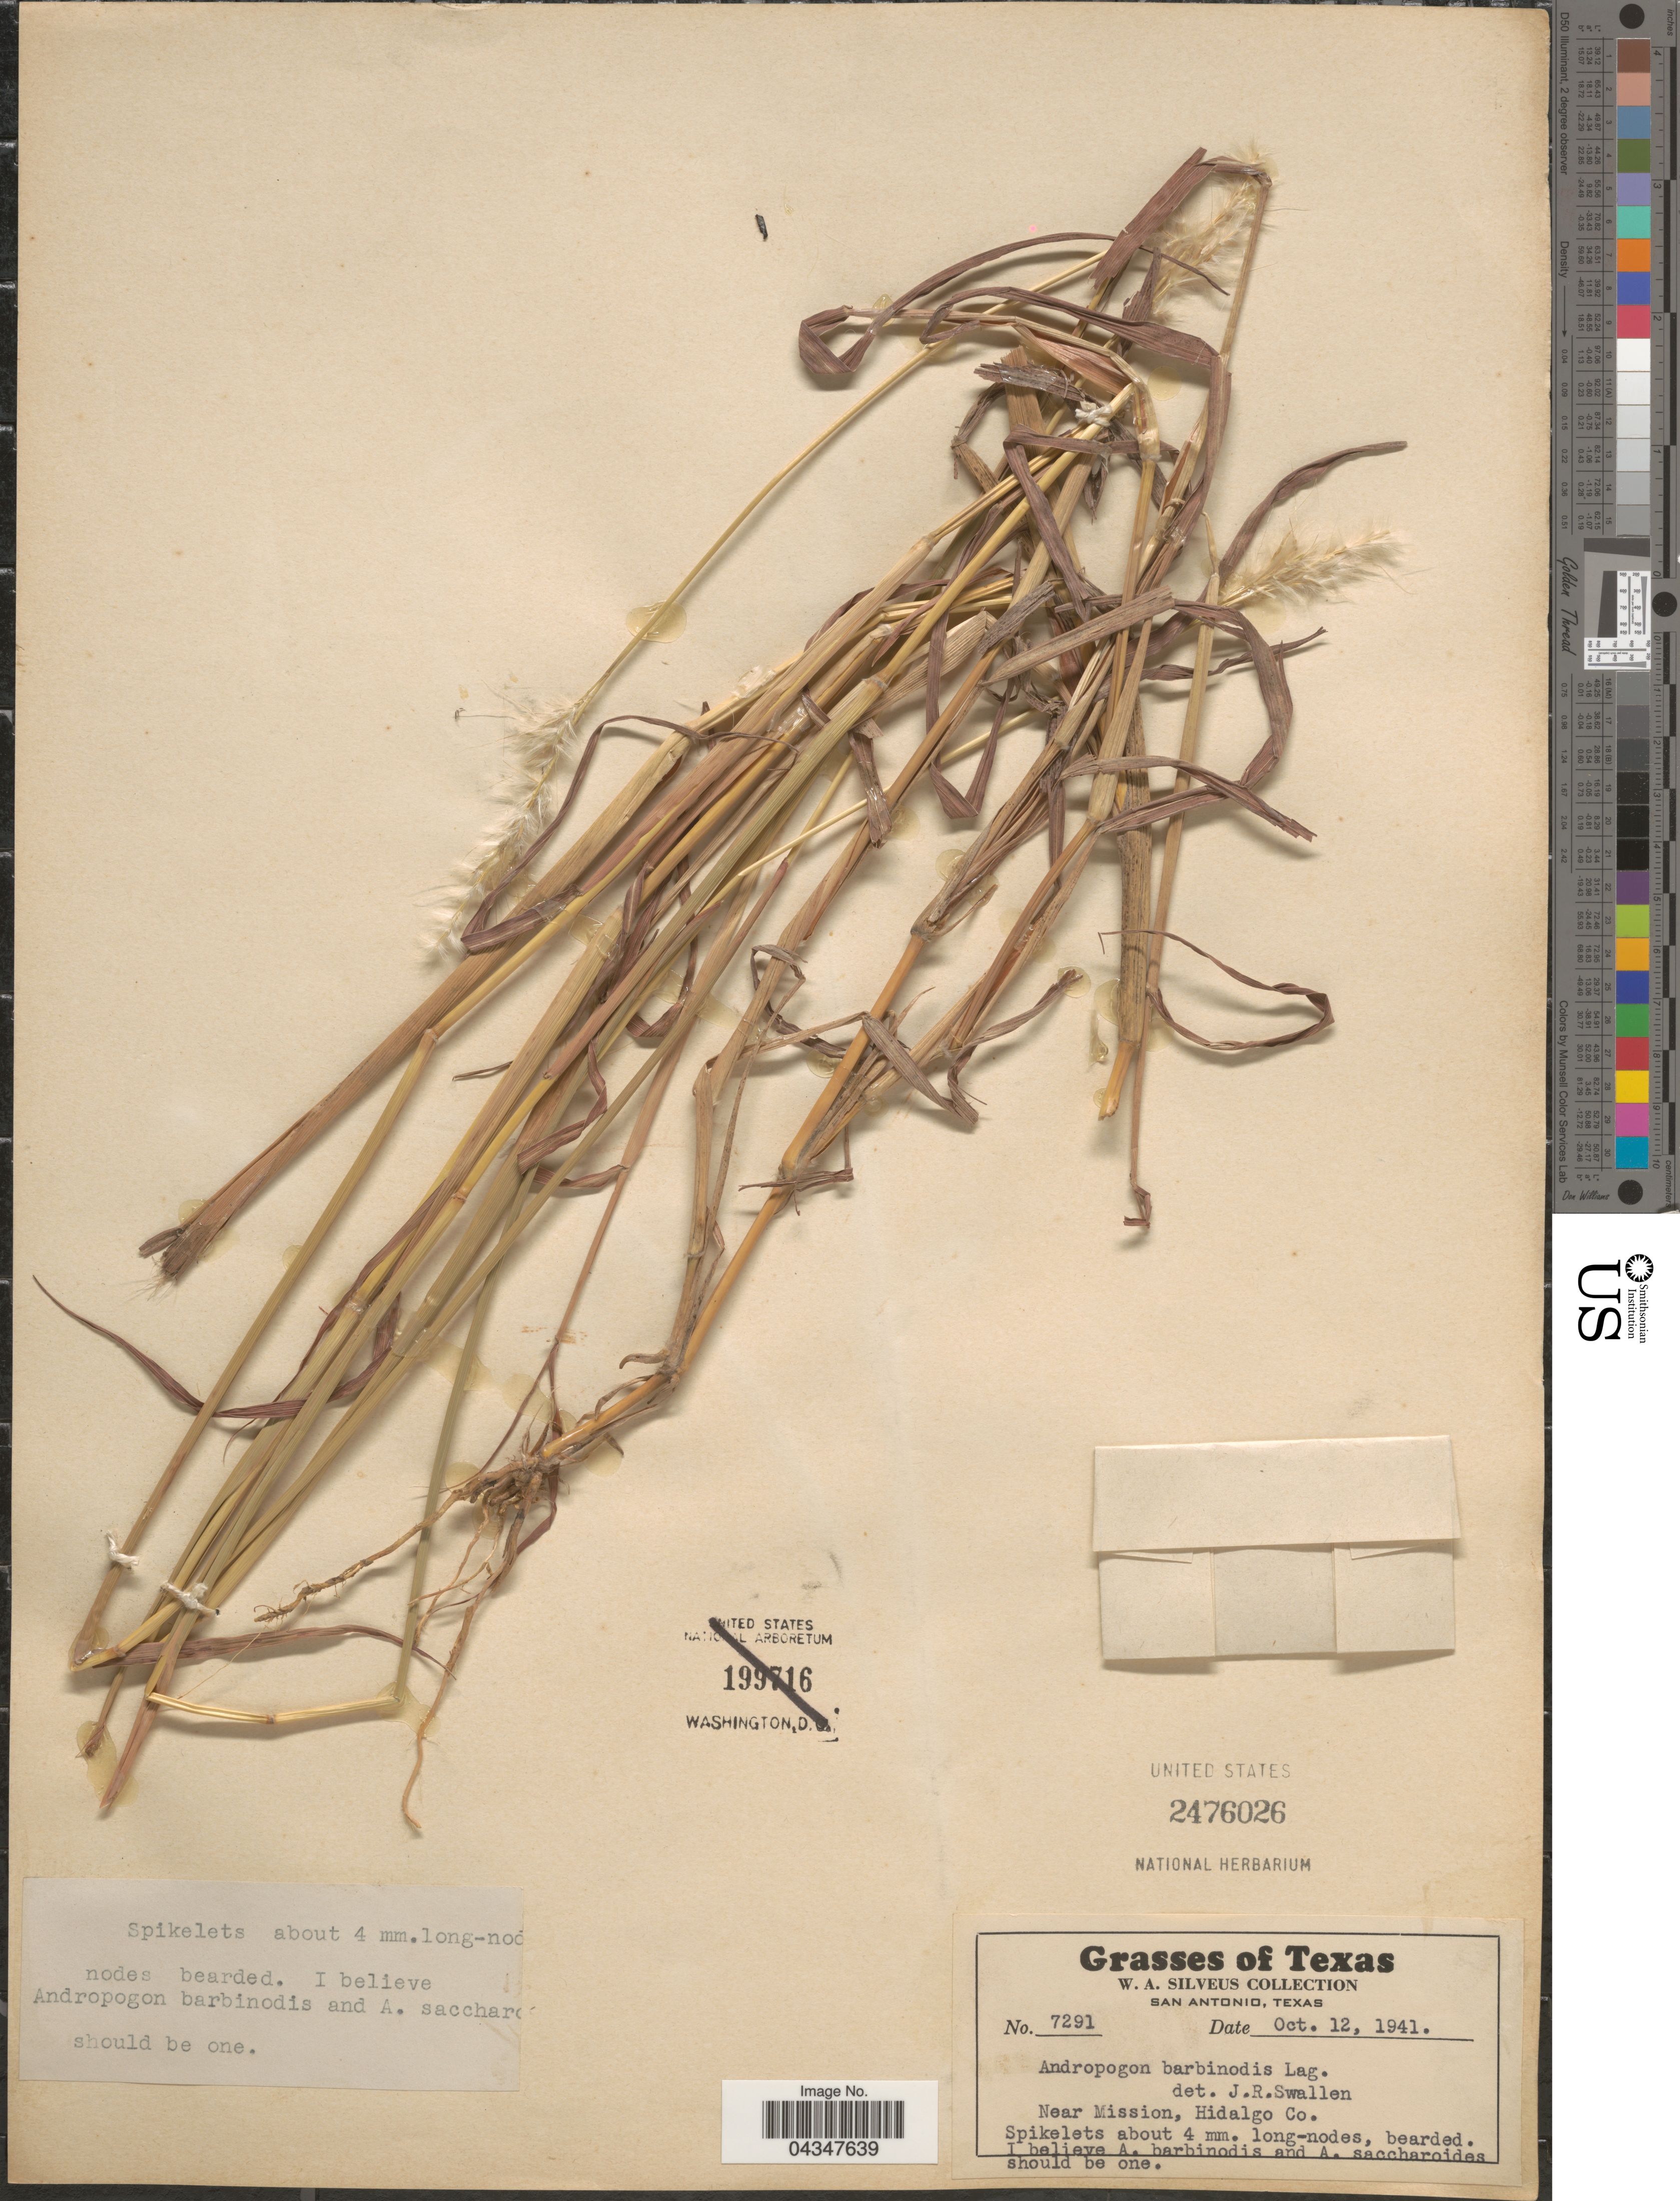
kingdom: Plantae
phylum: Tracheophyta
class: Liliopsida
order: Poales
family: Poaceae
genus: Bothriochloa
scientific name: Bothriochloa barbinodis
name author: (Lag.) Herter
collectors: W. Silveus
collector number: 7291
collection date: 1941-10-12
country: United States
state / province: Texas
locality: Near Mission, Hidalgo Co.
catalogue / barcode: US 2476026